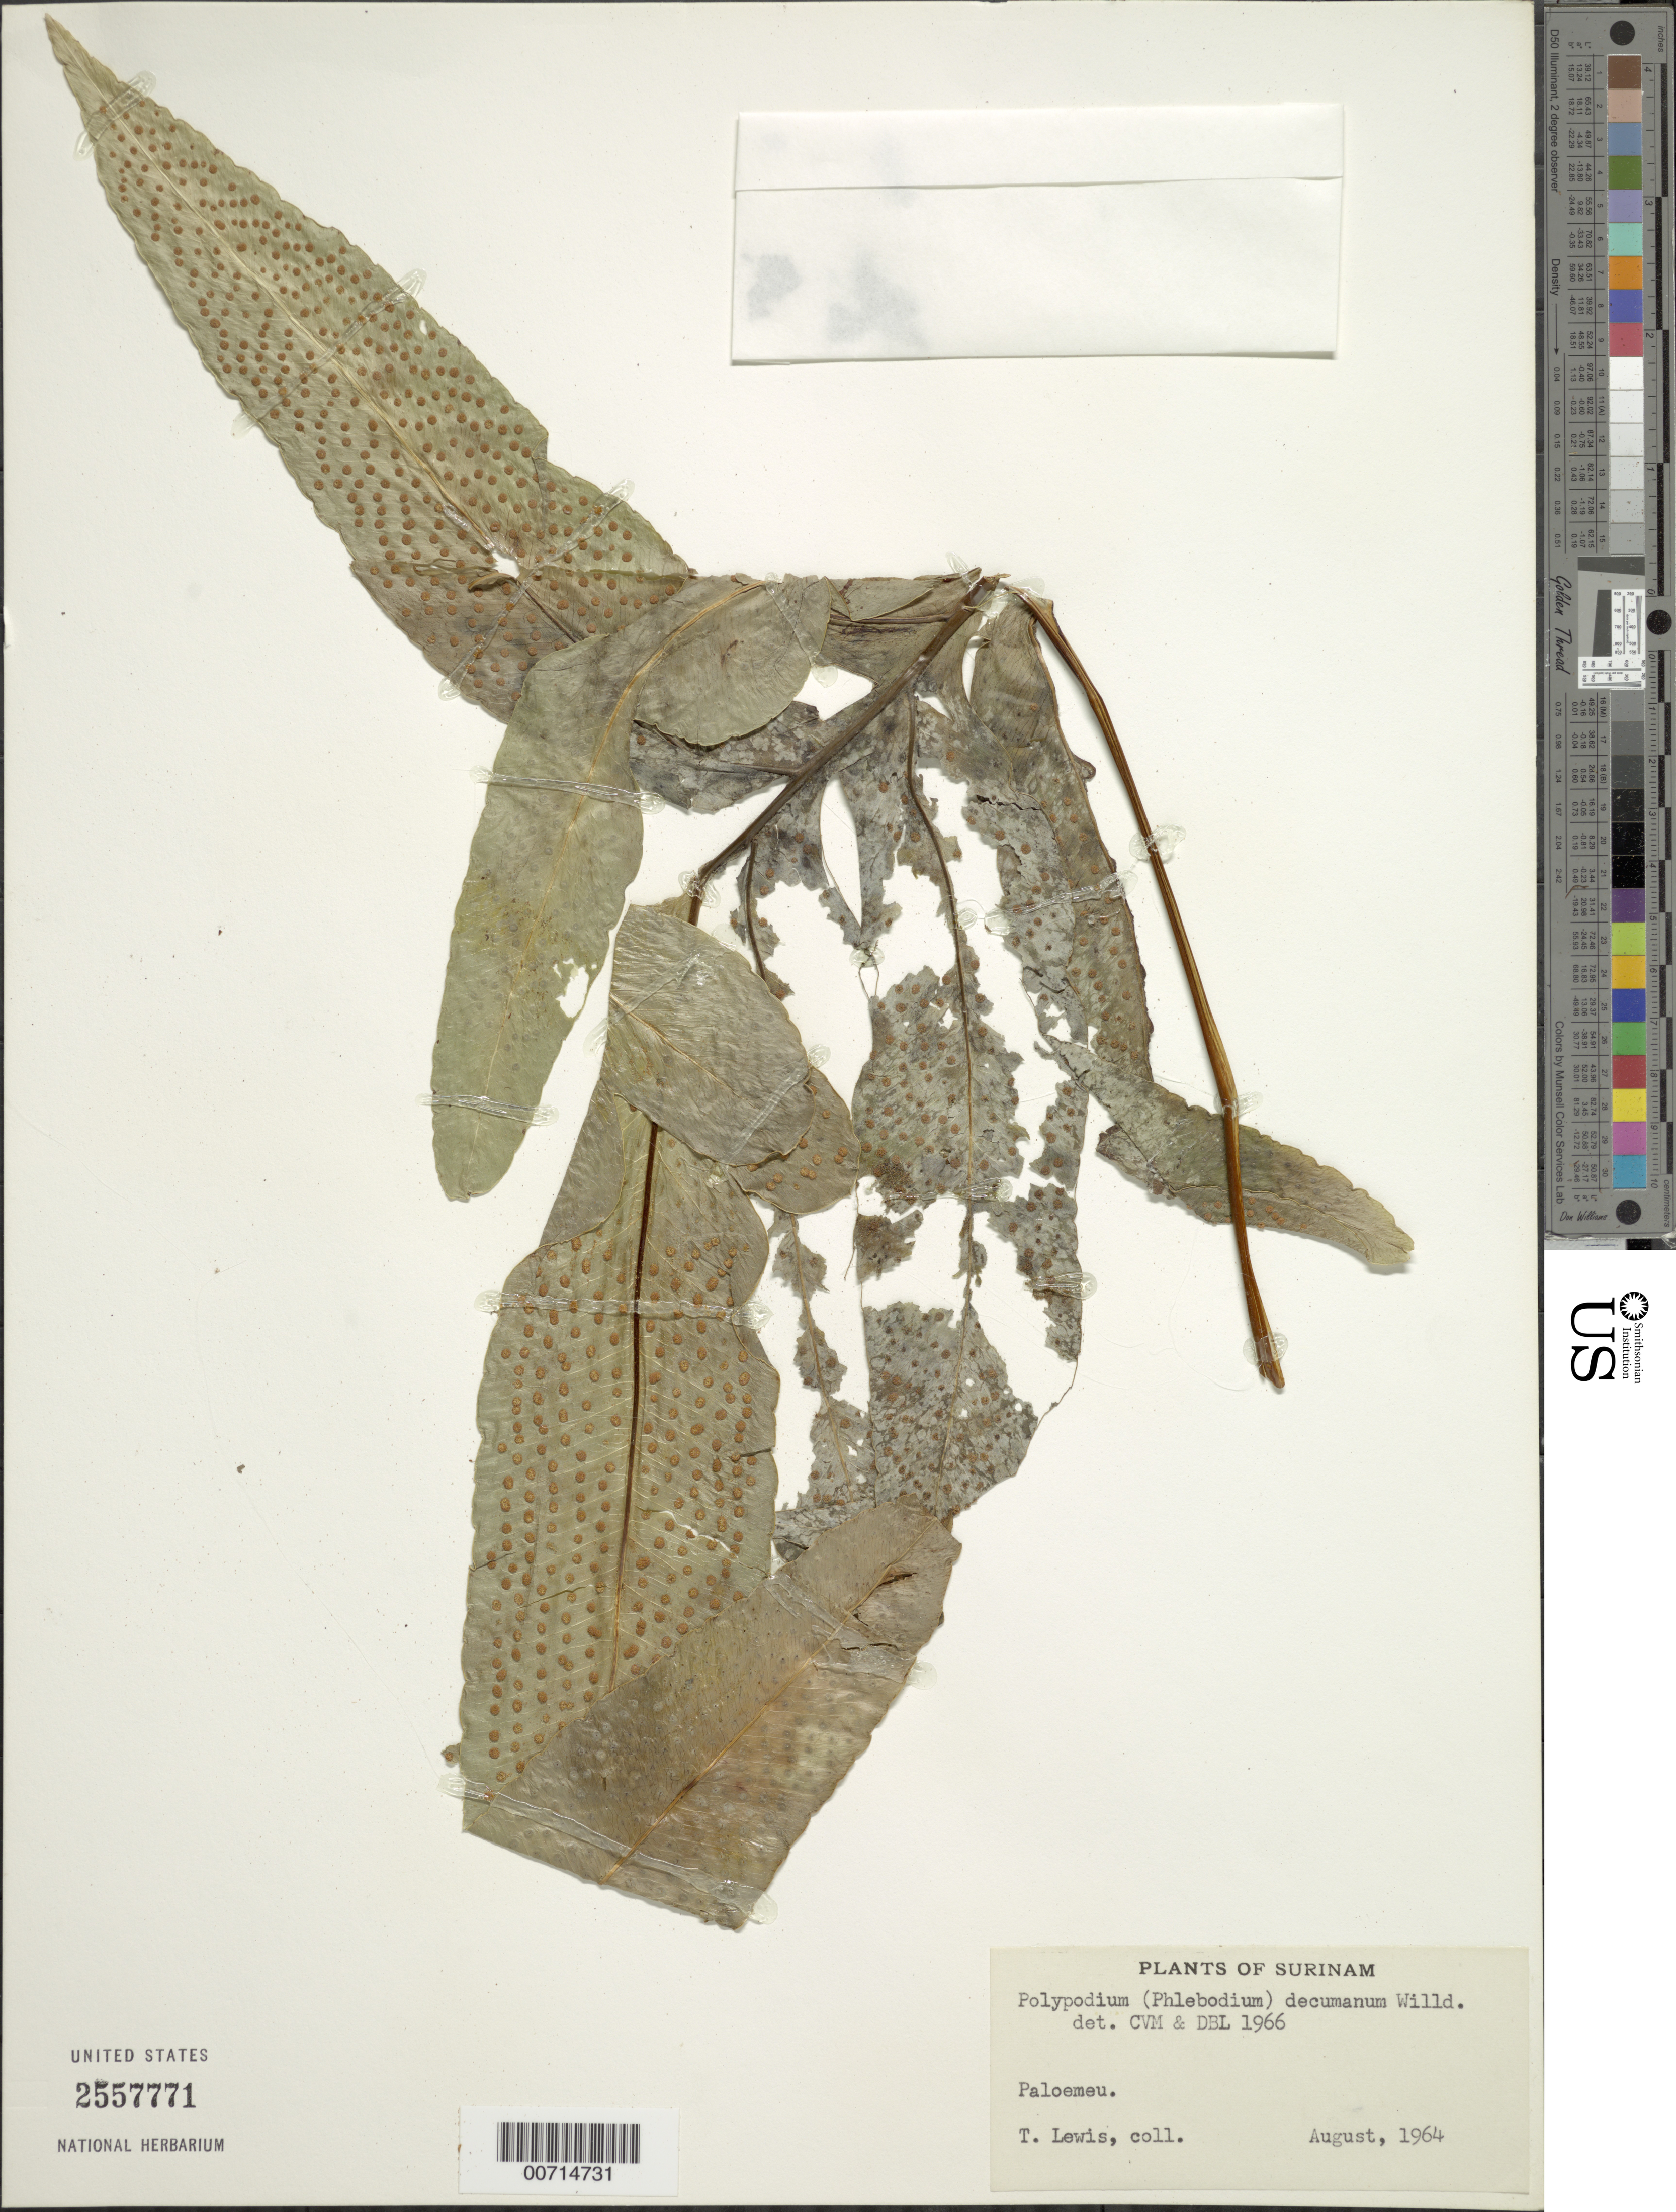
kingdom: Plantae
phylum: Tracheophyta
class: Polypodiopsida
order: Polypodiales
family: Polypodiaceae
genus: Phlebodium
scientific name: Phlebodium decumanum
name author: (Willd.) J. Sm.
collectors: T. Lewis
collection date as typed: Aug-64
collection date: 1964-08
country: Suriname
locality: Paloemeu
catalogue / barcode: US 2557771